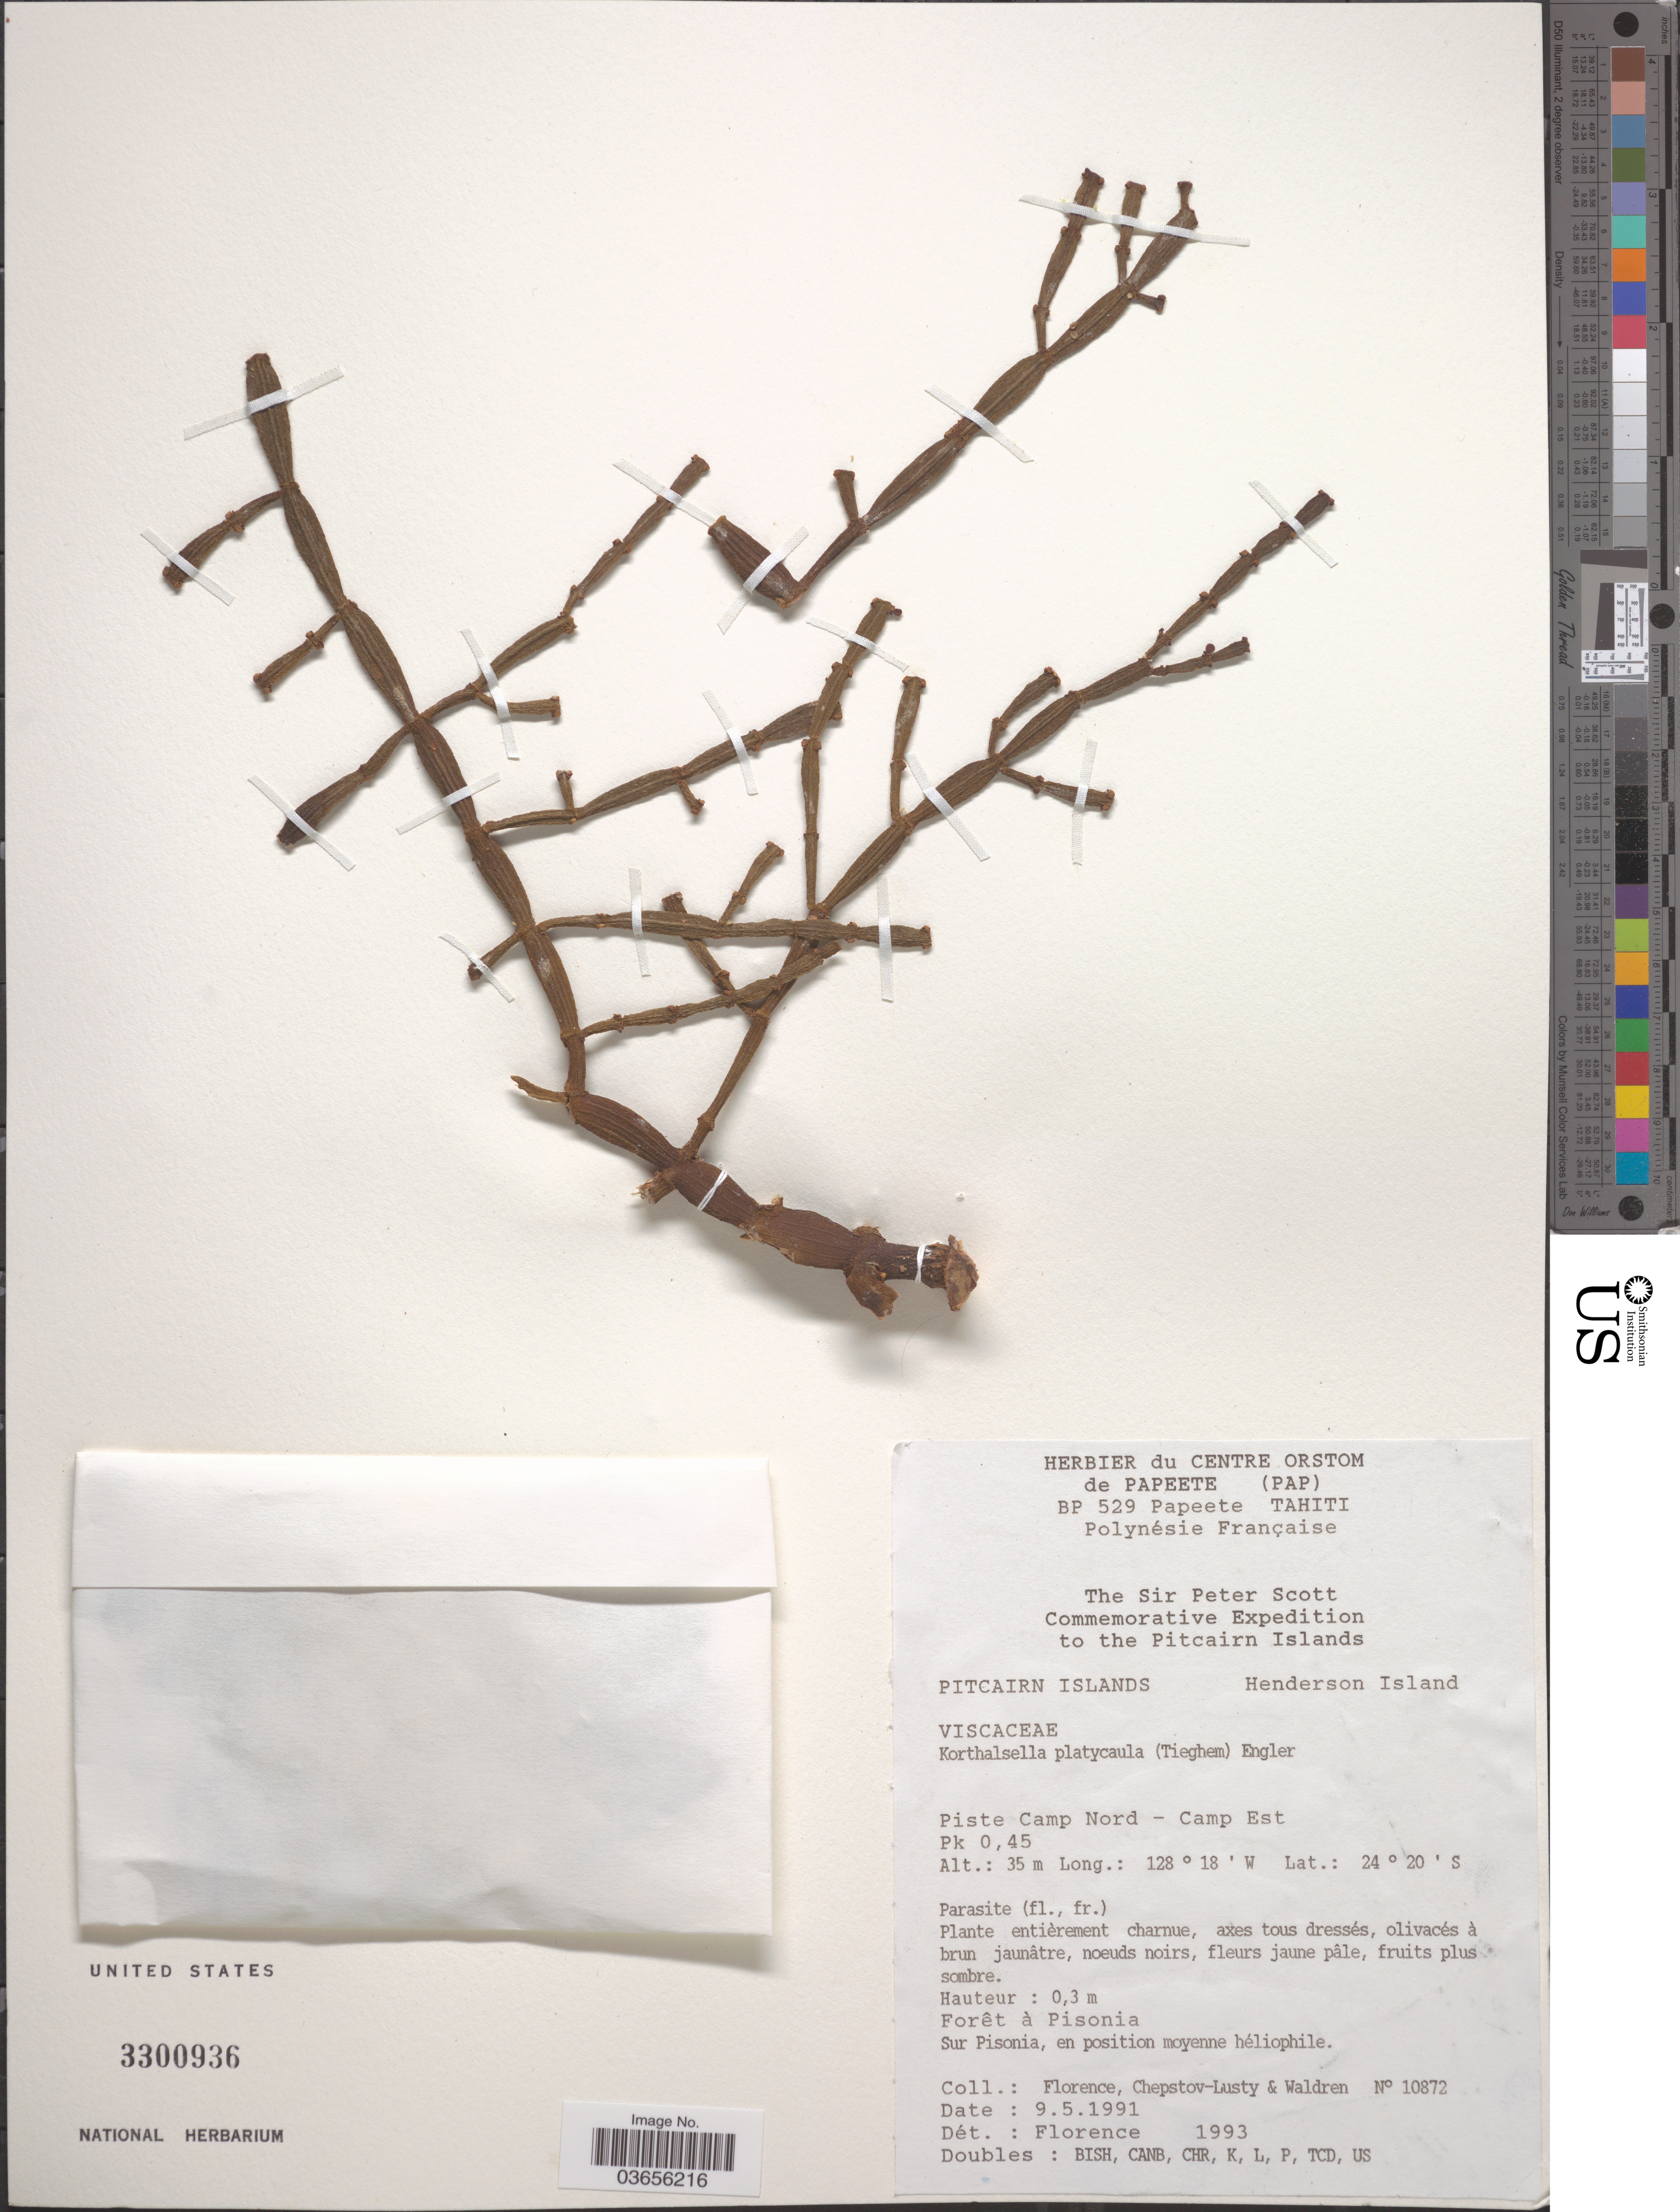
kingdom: Plantae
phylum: Tracheophyta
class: Magnoliopsida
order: Santalales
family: Viscaceae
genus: Korthalsella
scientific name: Korthalsella platycaula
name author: (Tiegh.) Engl.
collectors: -. Florence, -. Chepstov-lusty & Waldren, --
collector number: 10872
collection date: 1991-05-09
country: Pitcairn Islands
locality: Pitcairn Islands. Henderson Island. Piste Camp Nord - Camp Est. Pk 0,45.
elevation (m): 35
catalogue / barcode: US 3300936